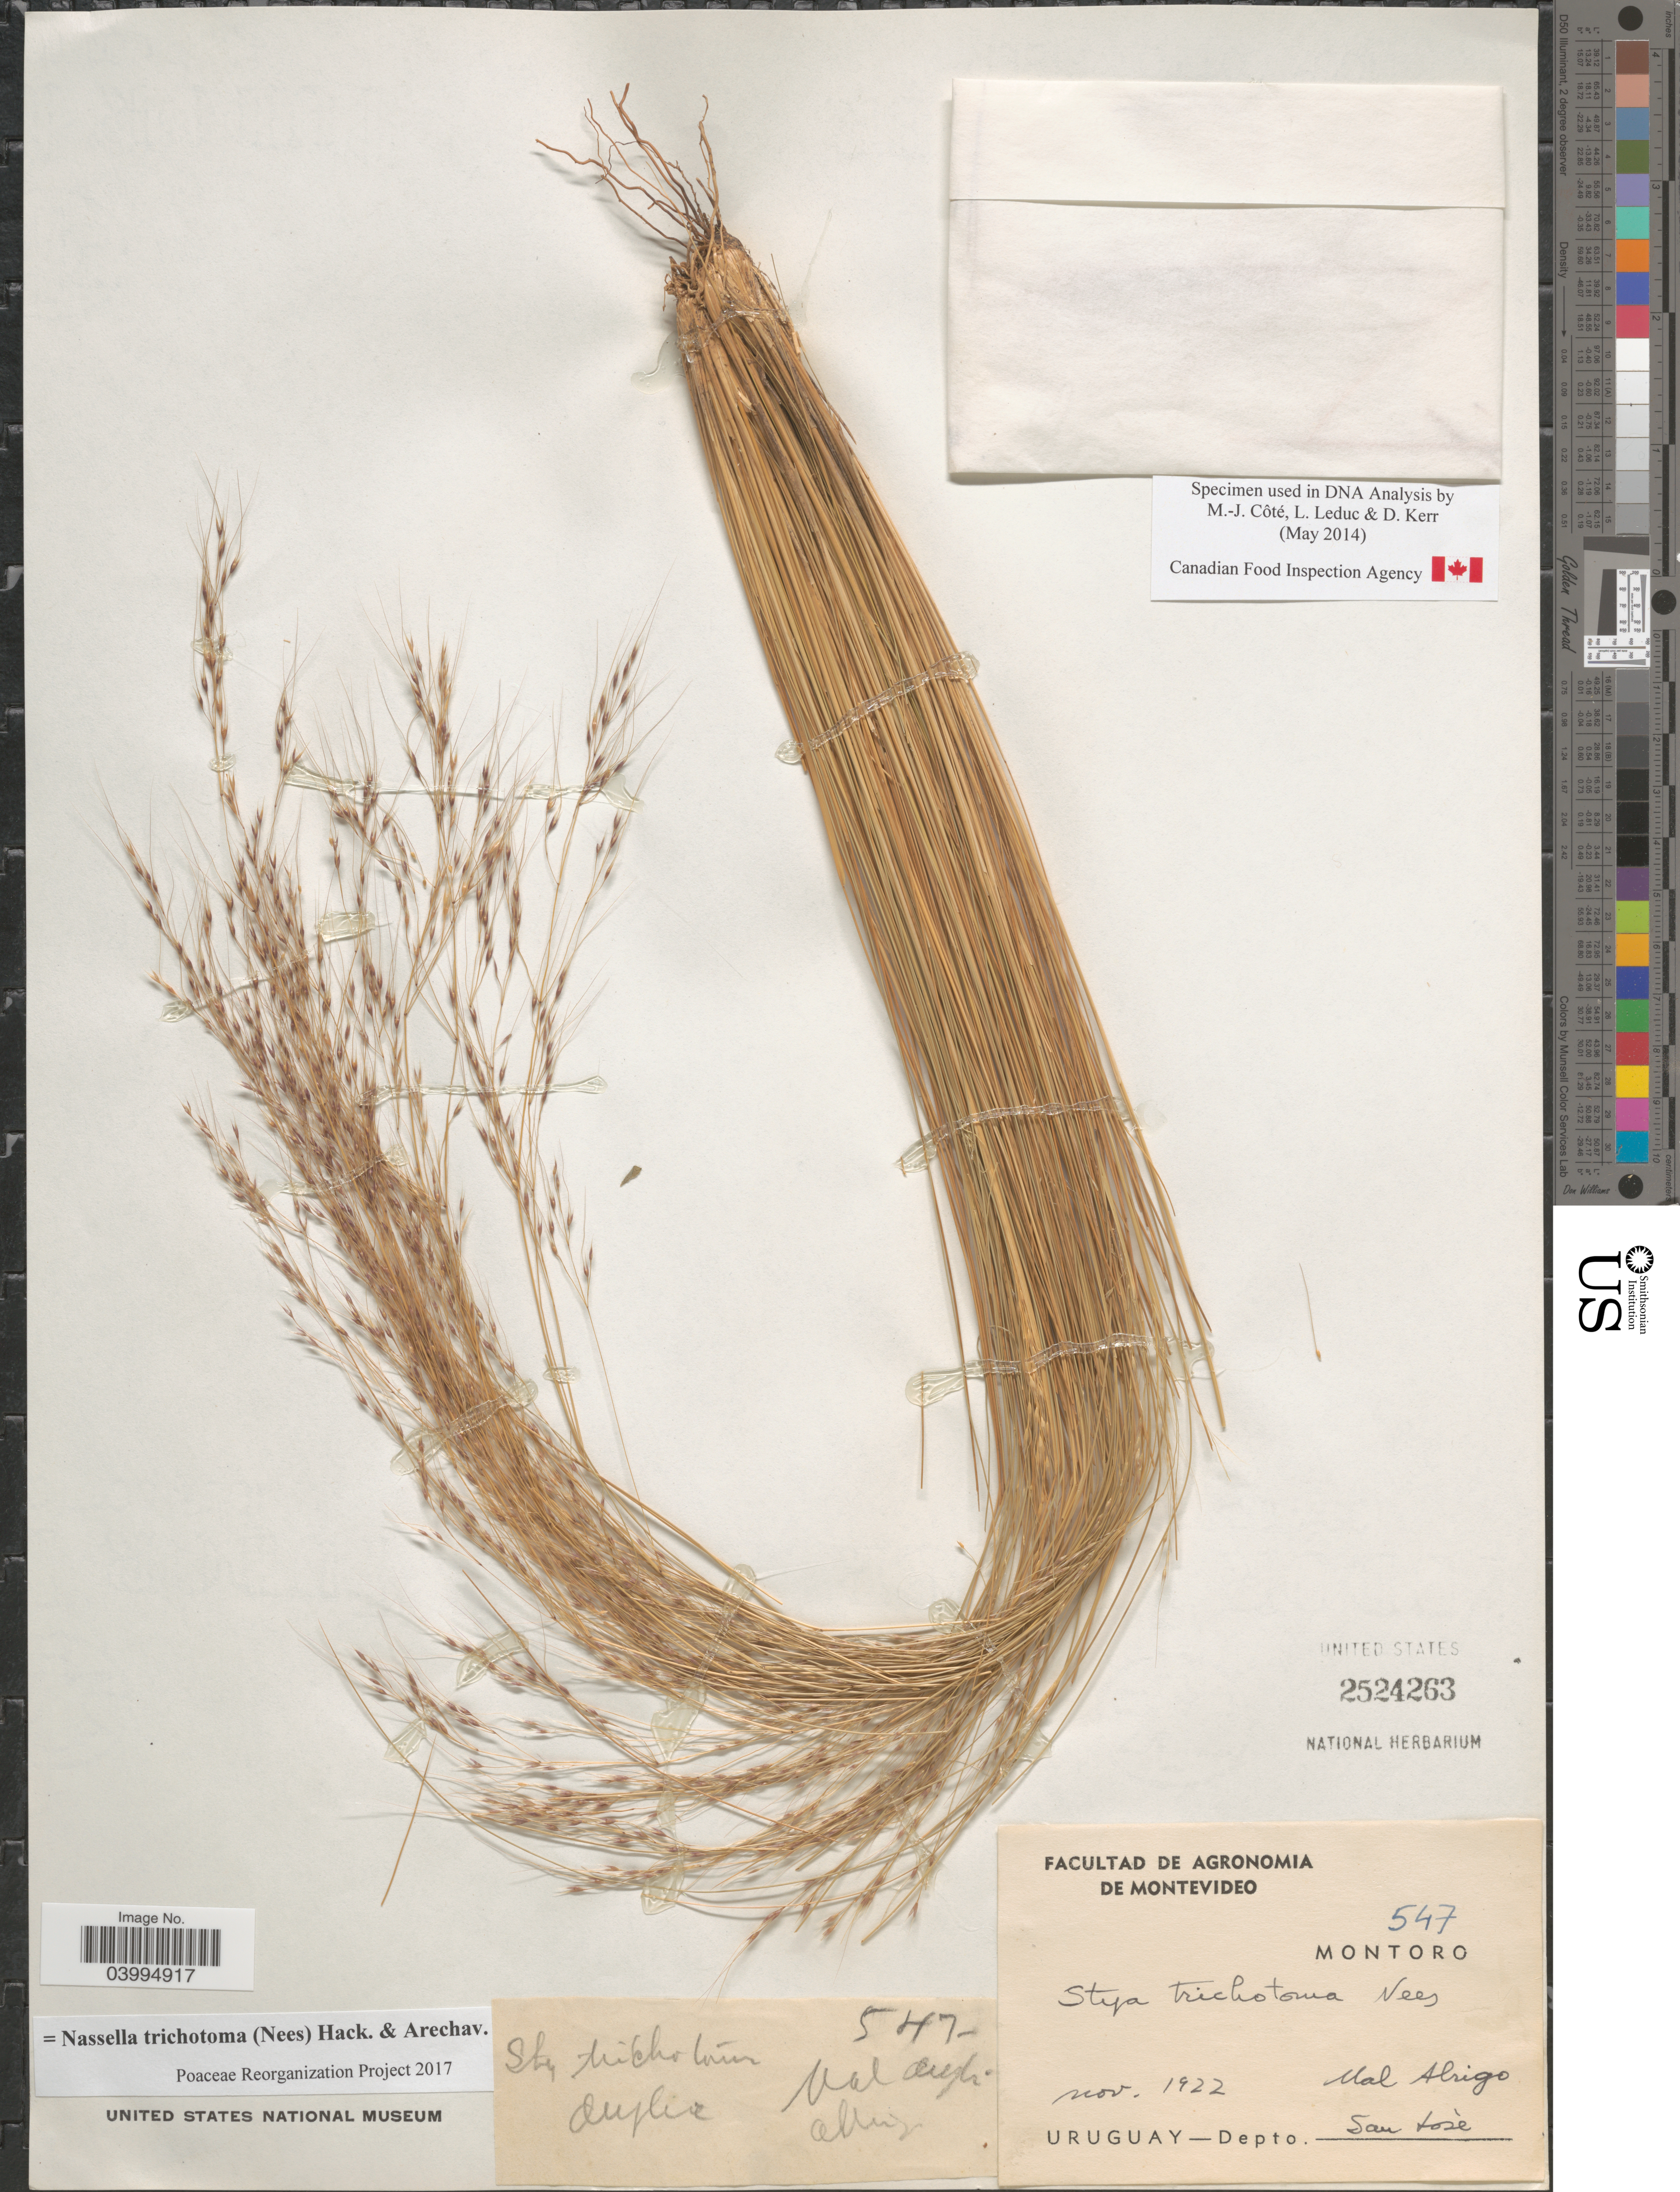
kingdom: Plantae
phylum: Tracheophyta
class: Liliopsida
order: Poales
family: Poaceae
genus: Nassella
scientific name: Nassella trichotoma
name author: (Ness) Hack. ex Arechav.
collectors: Montoro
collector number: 547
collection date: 1922-11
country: Uruguay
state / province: San Jose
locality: Mal Abrigo. Depto. San José.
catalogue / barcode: US 2524263